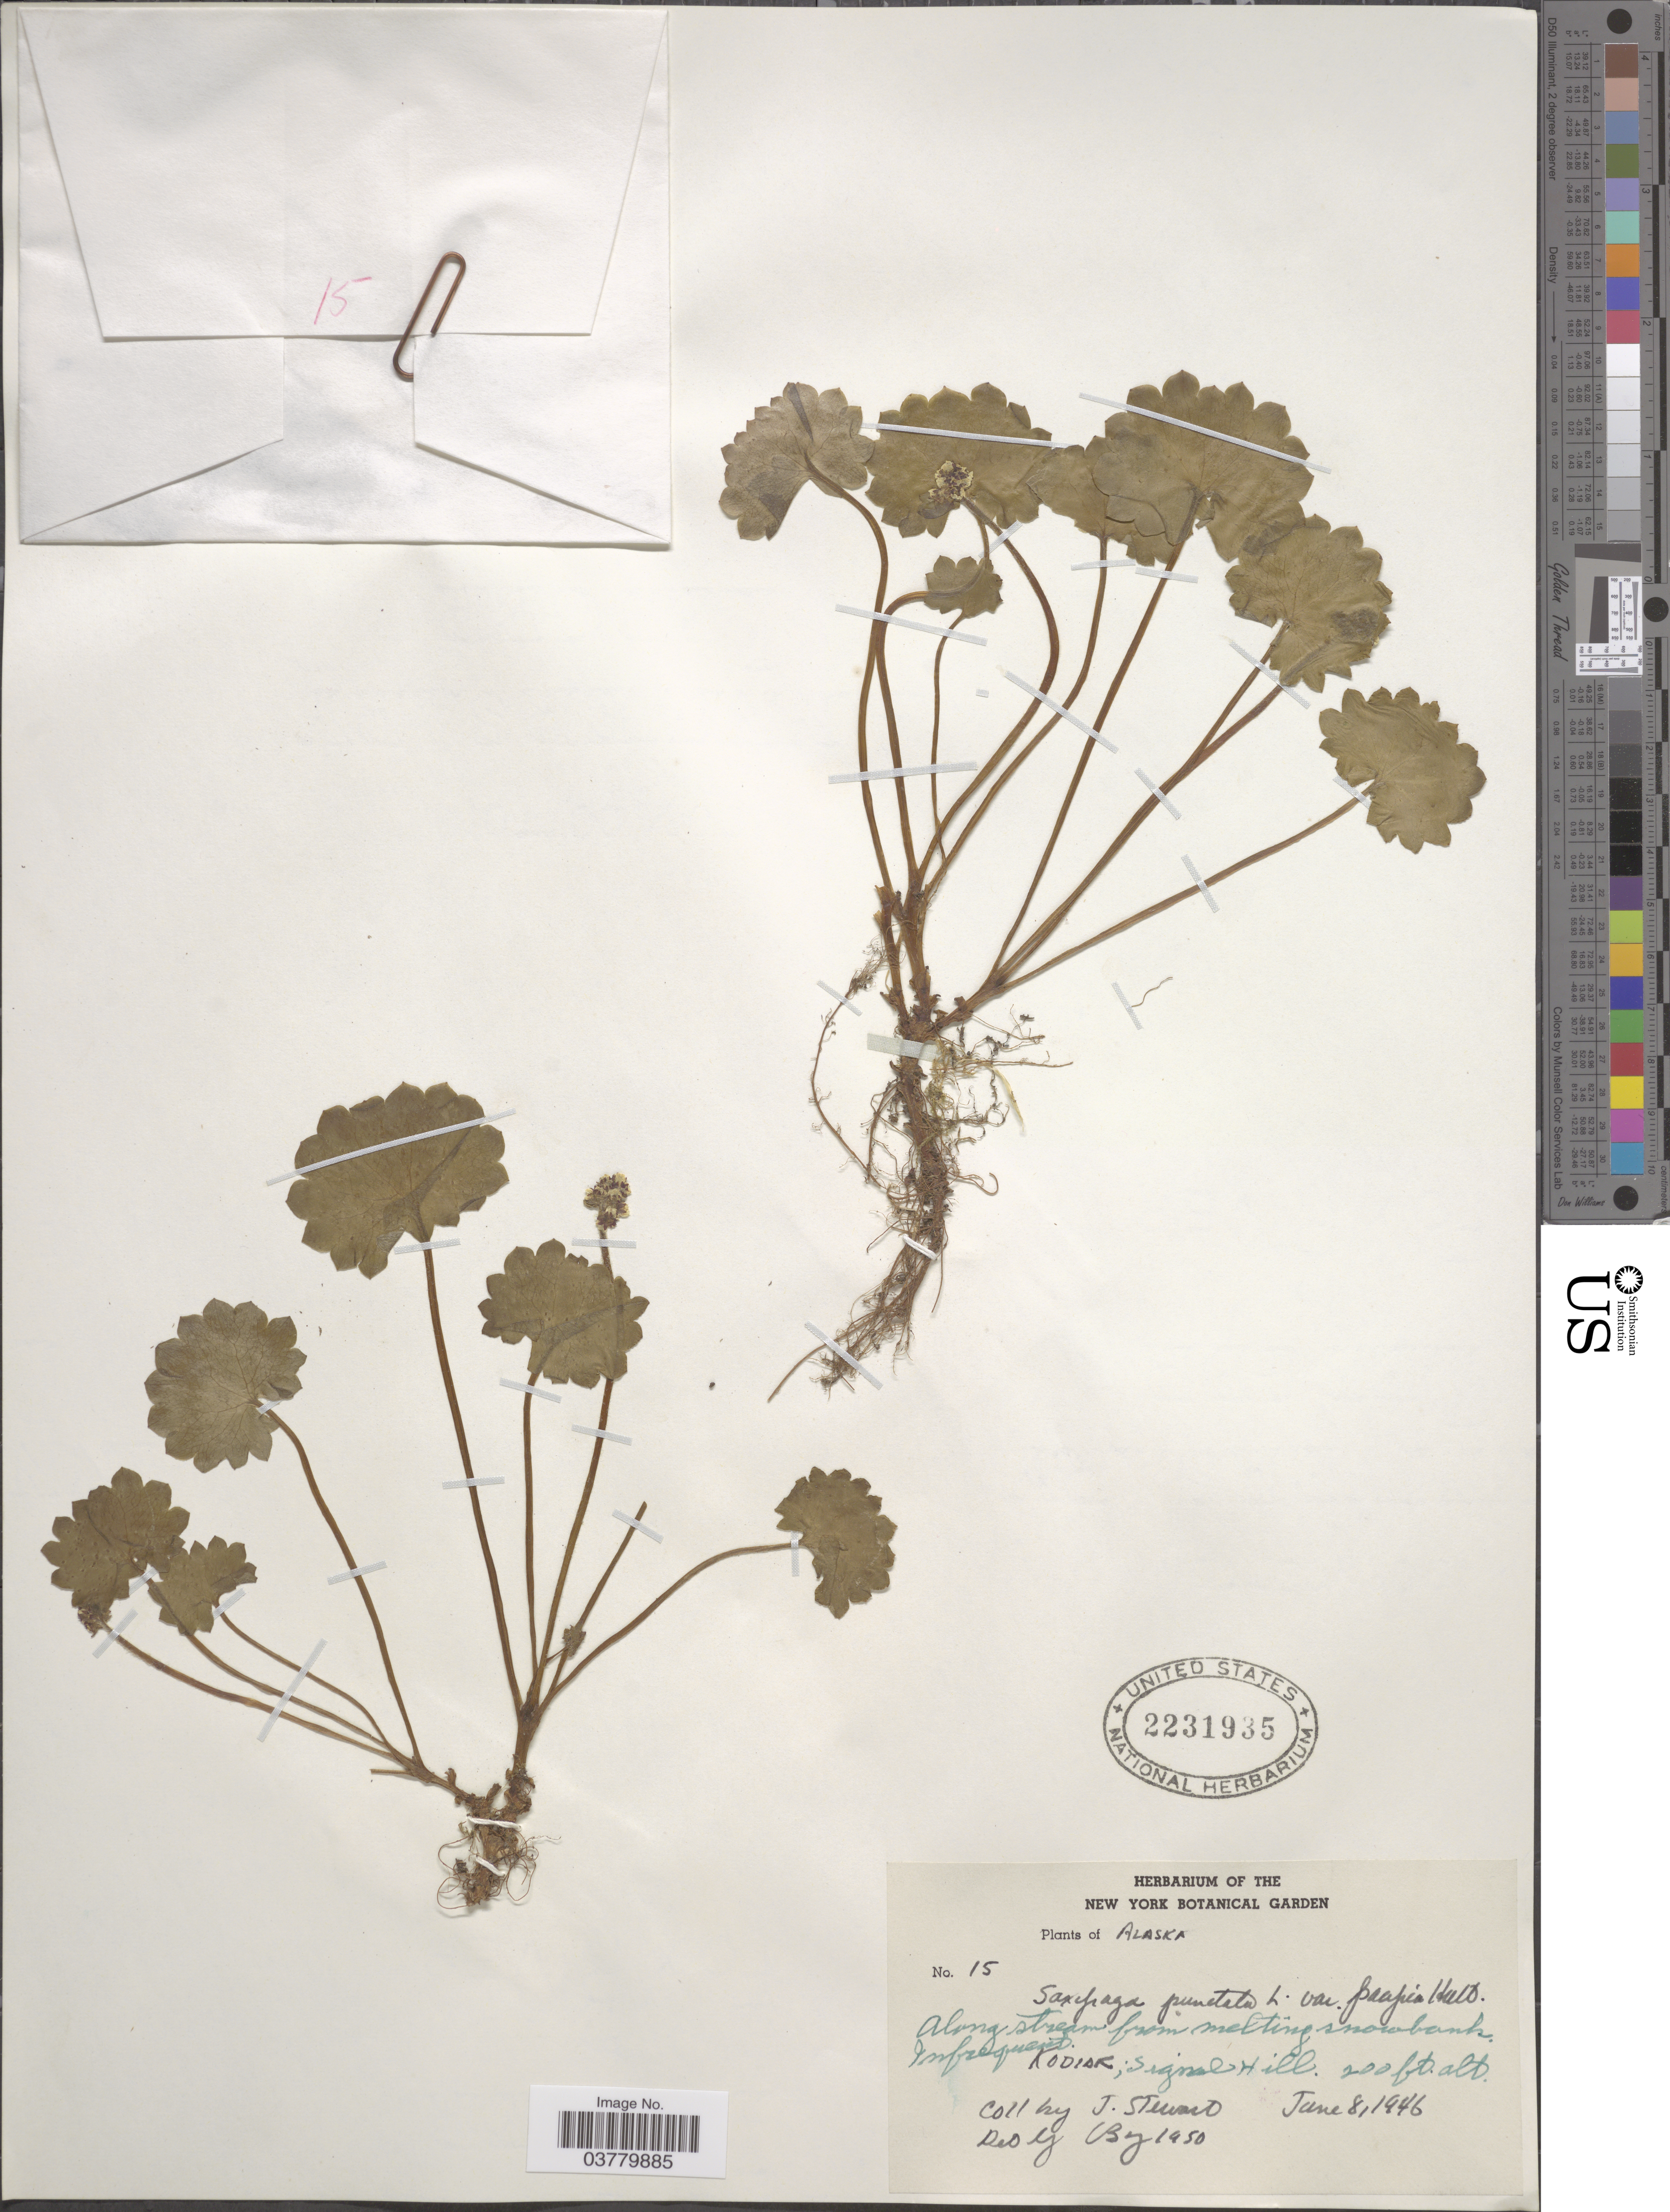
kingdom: Plantae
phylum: Tracheophyta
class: Magnoliopsida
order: Saxifragales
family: Saxifragaceae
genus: Micranthes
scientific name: Micranthes nelsoniana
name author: (D. Don) Small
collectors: J. Stewart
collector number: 15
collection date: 1946-06-08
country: United States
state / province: Alaska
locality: Kodiak; Signal Hill.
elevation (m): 61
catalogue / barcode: US 2231935